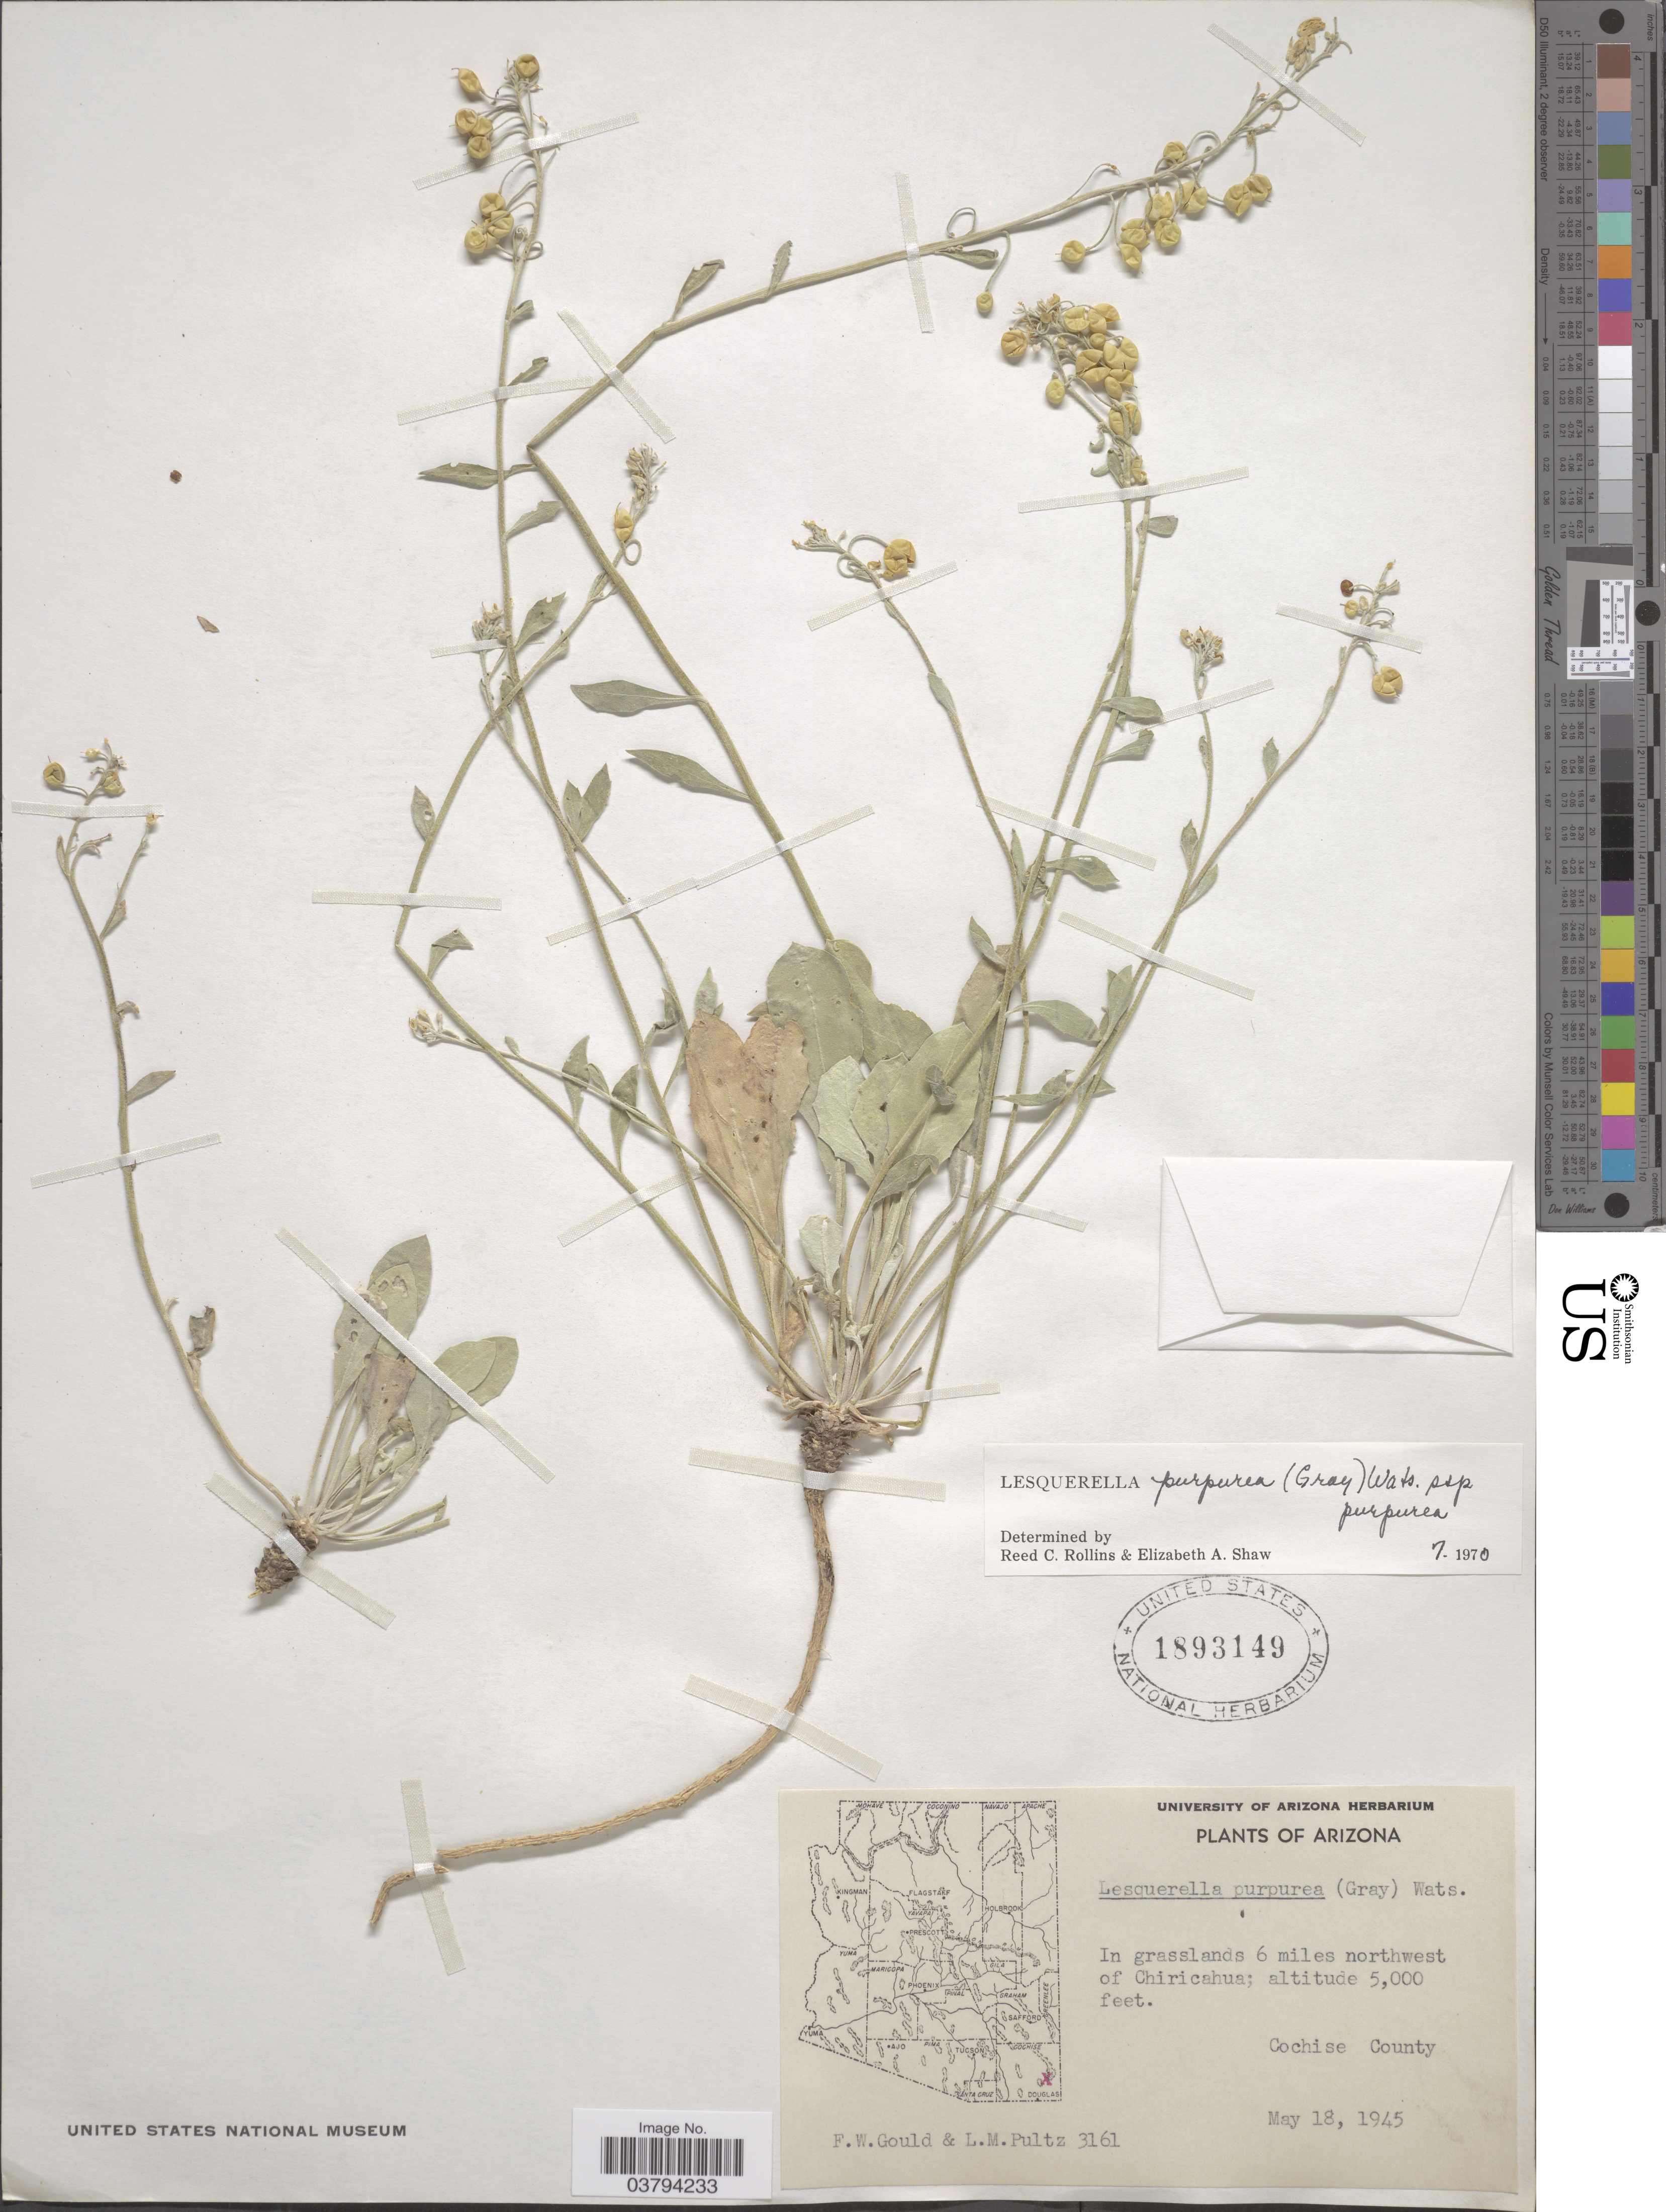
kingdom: Plantae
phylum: Tracheophyta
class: Magnoliopsida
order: Brassicales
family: Brassicaceae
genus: Lesquerella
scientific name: Lesquerella purpurea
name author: (A. Gray) S. Watson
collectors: F. W. Gould & L. Pultz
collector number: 3161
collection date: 1945-05-18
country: United States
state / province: Arizona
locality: In grasslands 6 miles northwest of Chiricahua. Cochise County.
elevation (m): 1524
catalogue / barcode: US 1893149